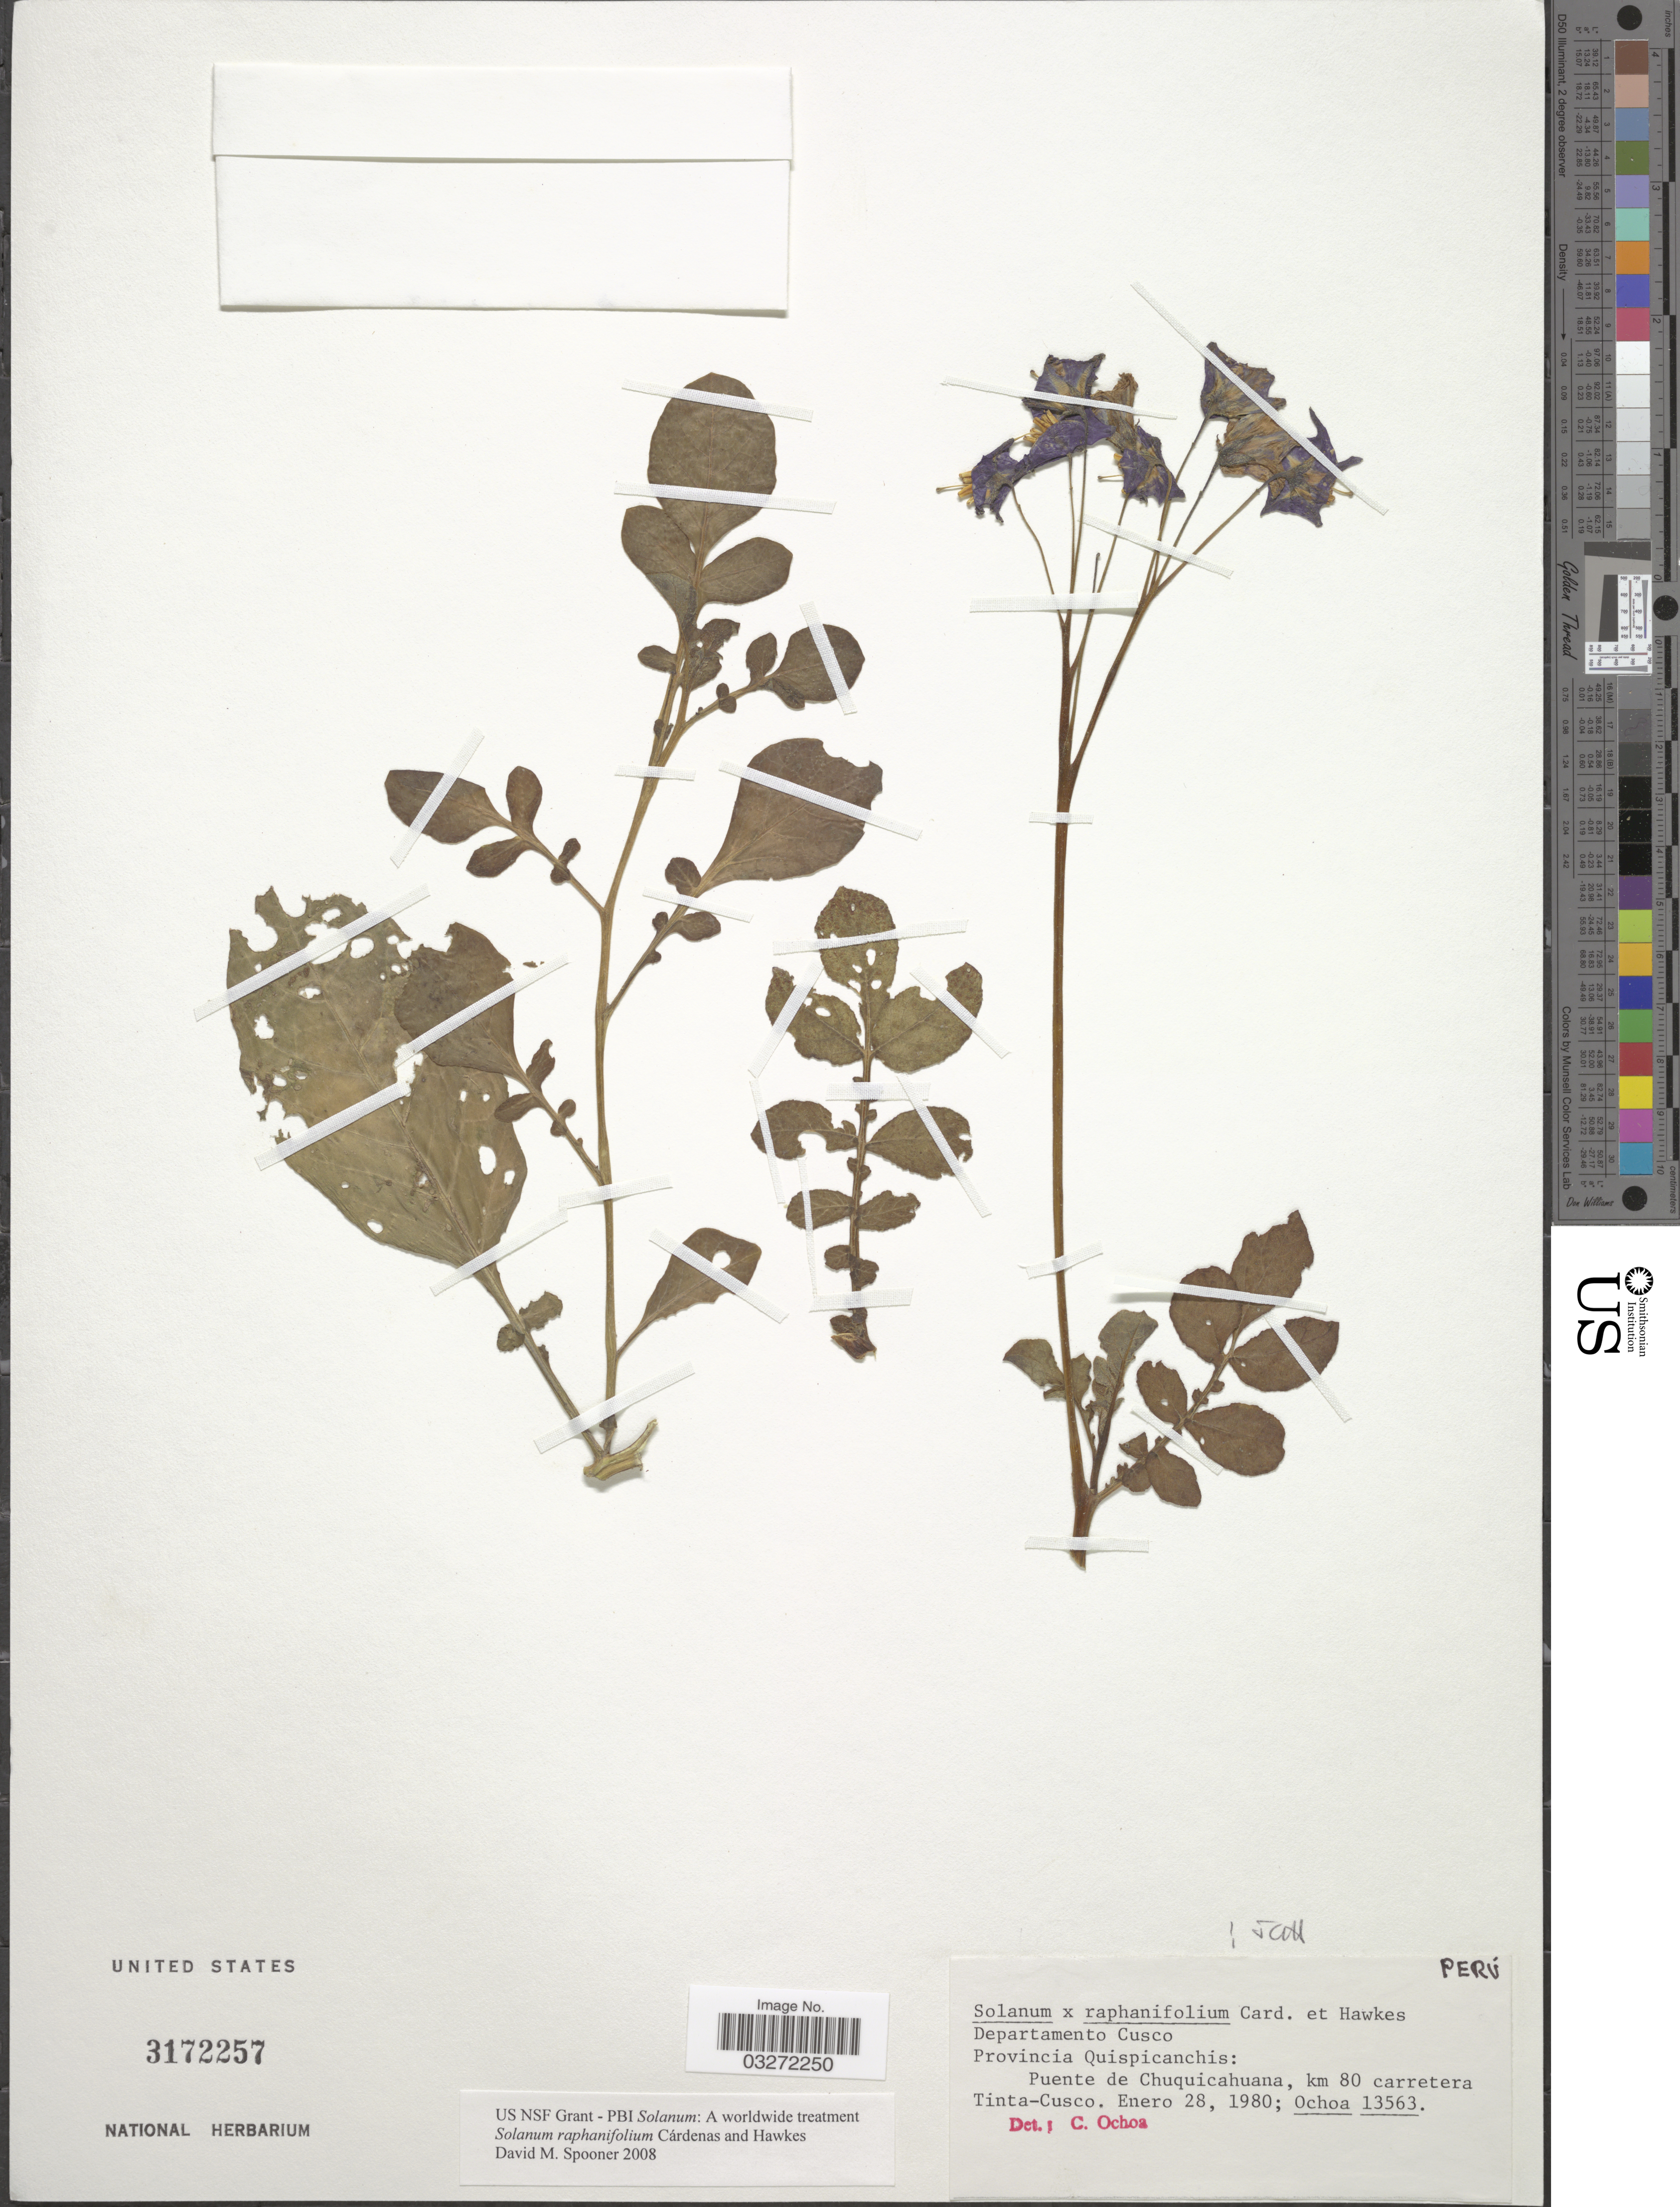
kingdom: Plantae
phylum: Tracheophyta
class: Magnoliopsida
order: Solanales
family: Solanaceae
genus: Solanum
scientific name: Solanum raphanifolium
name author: Cárdenas & Hawkes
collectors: -. Ochoa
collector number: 13563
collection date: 1980-01-28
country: Peru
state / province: Cusco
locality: Departamento Cusco. Provincia Quispicanchis: Puente de Chuquicahuana, km 80 carretera Tinta-Cusco.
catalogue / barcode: US 3172257